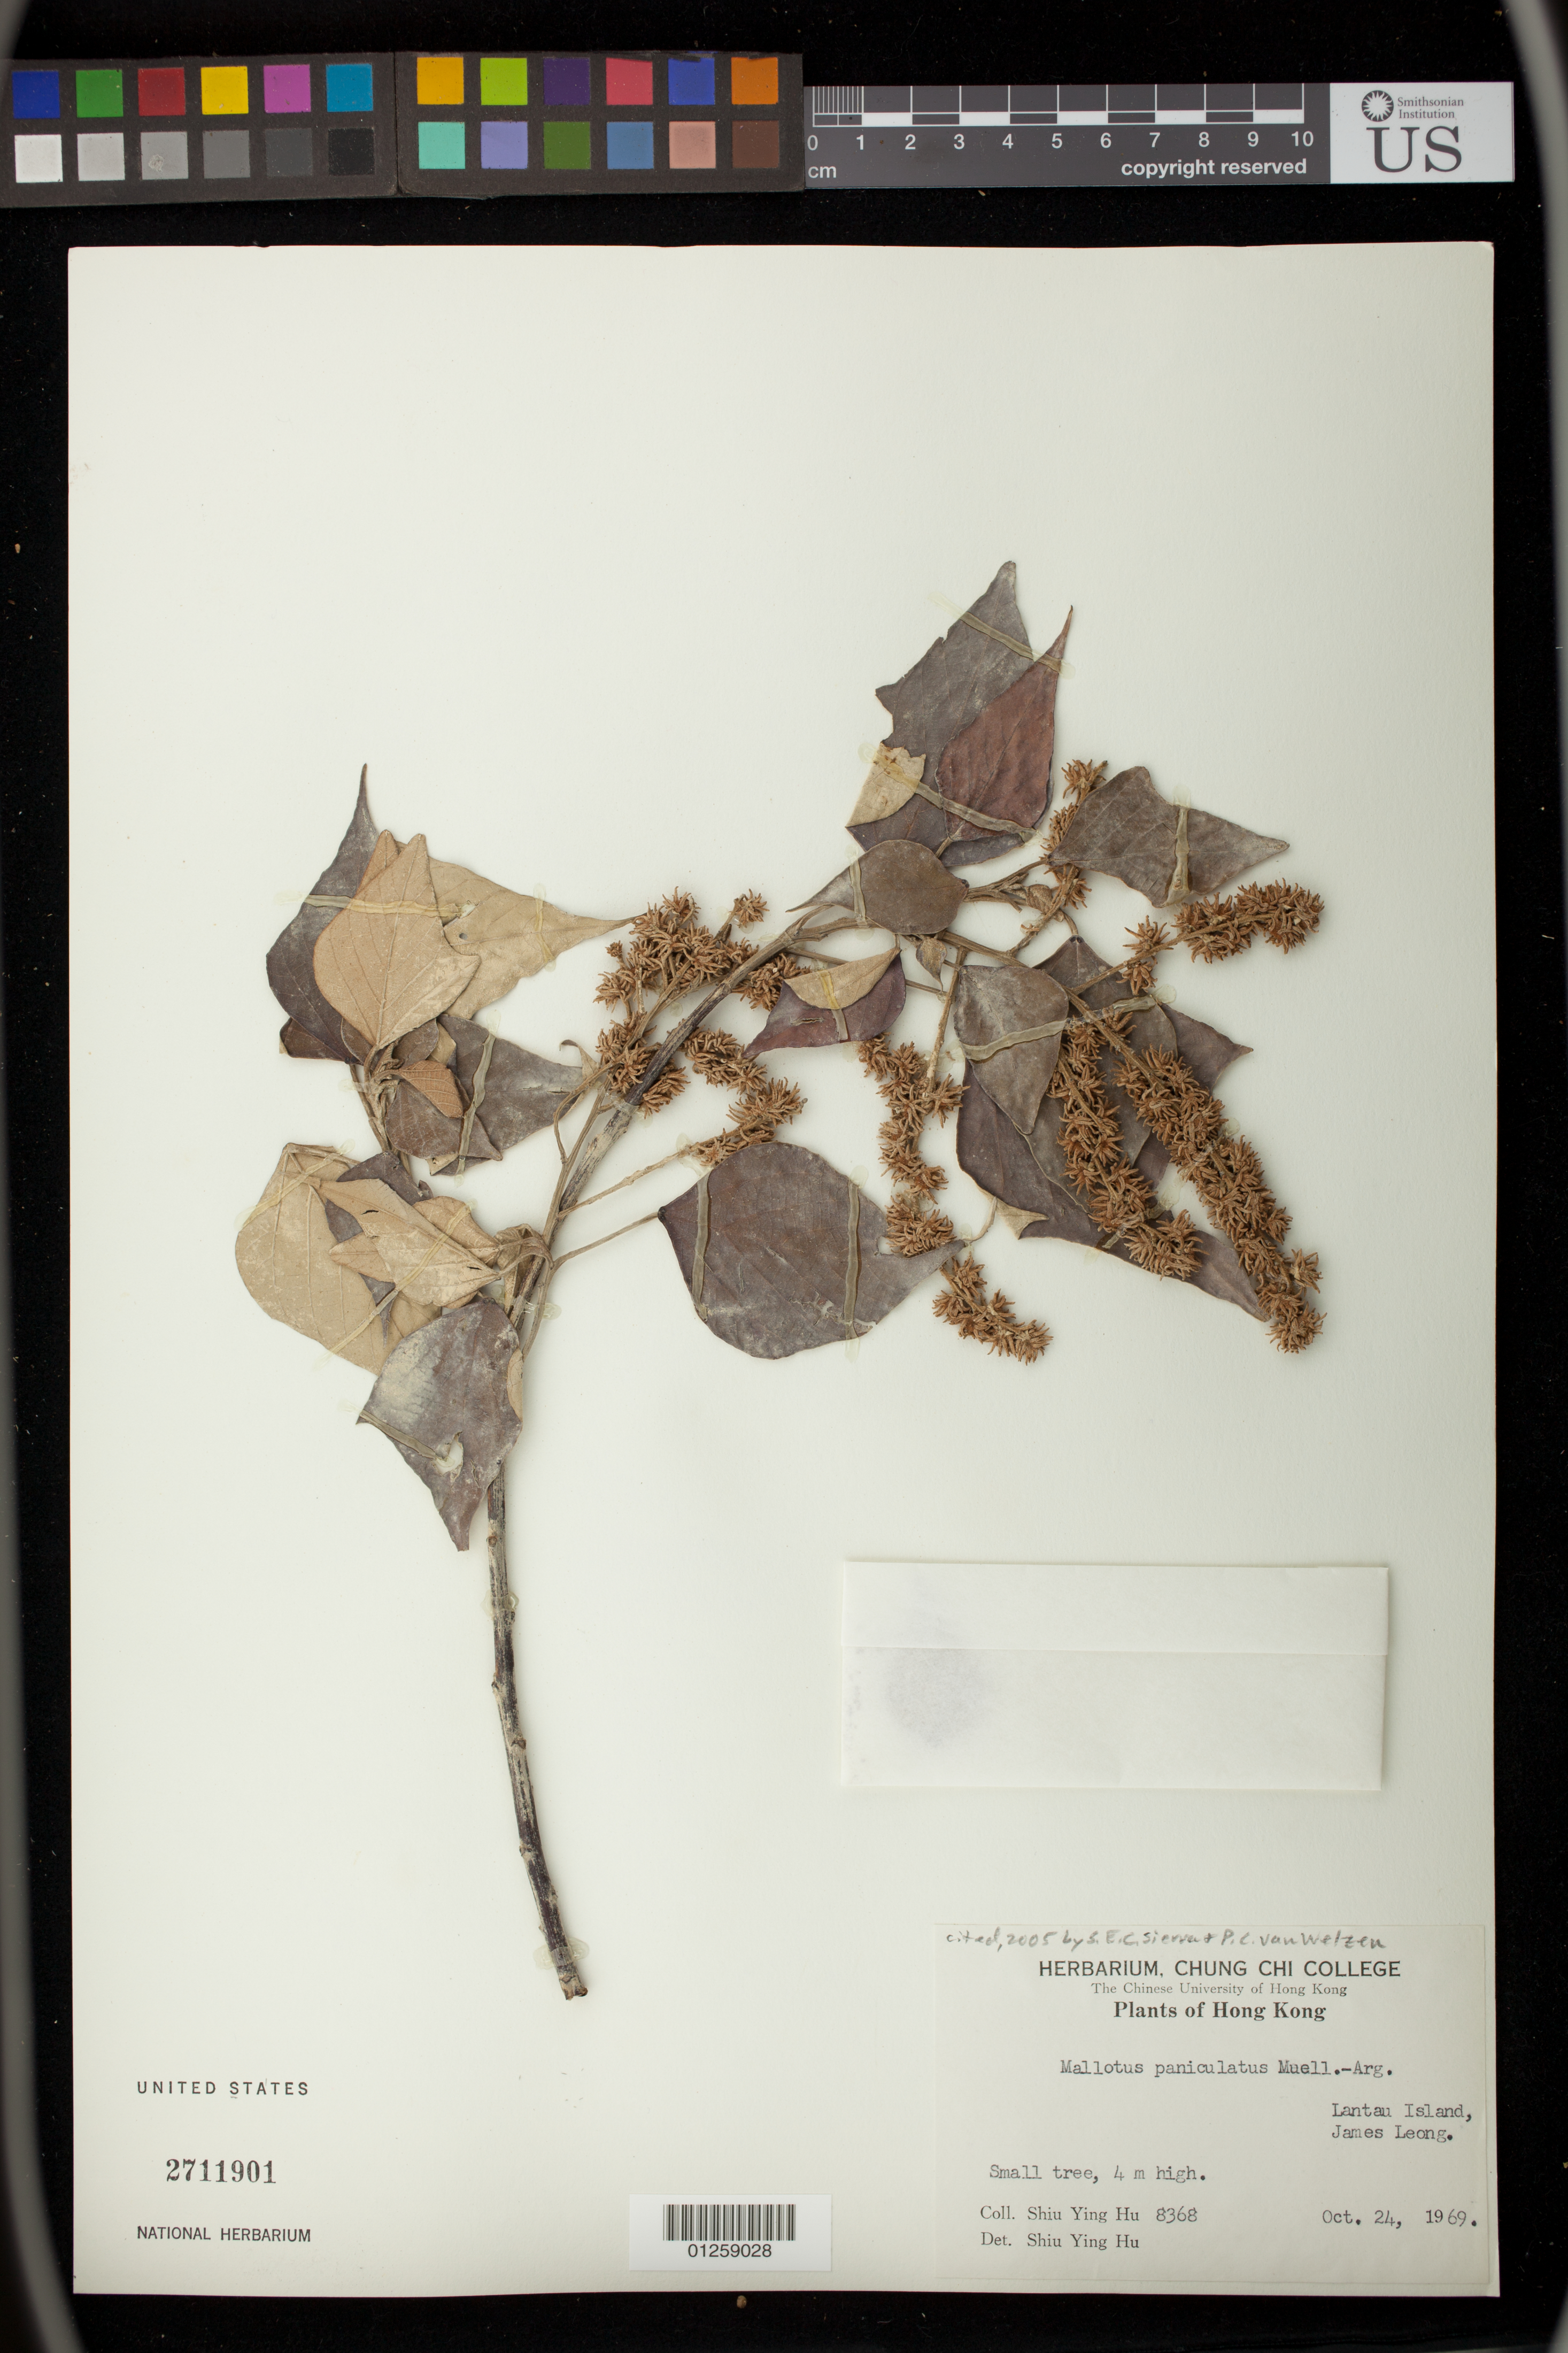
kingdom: Plantae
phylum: Tracheophyta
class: Magnoliopsida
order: Malpighiales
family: Euphorbiaceae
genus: Mallotus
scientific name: Mallotus paniculatus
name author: (Lam.) Müll. Arg.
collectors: S. Y. Hu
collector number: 8368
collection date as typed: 24 Oct 1969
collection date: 1969-10-24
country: China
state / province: Hong Kong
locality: Lantau island, james leong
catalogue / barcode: US 2711901